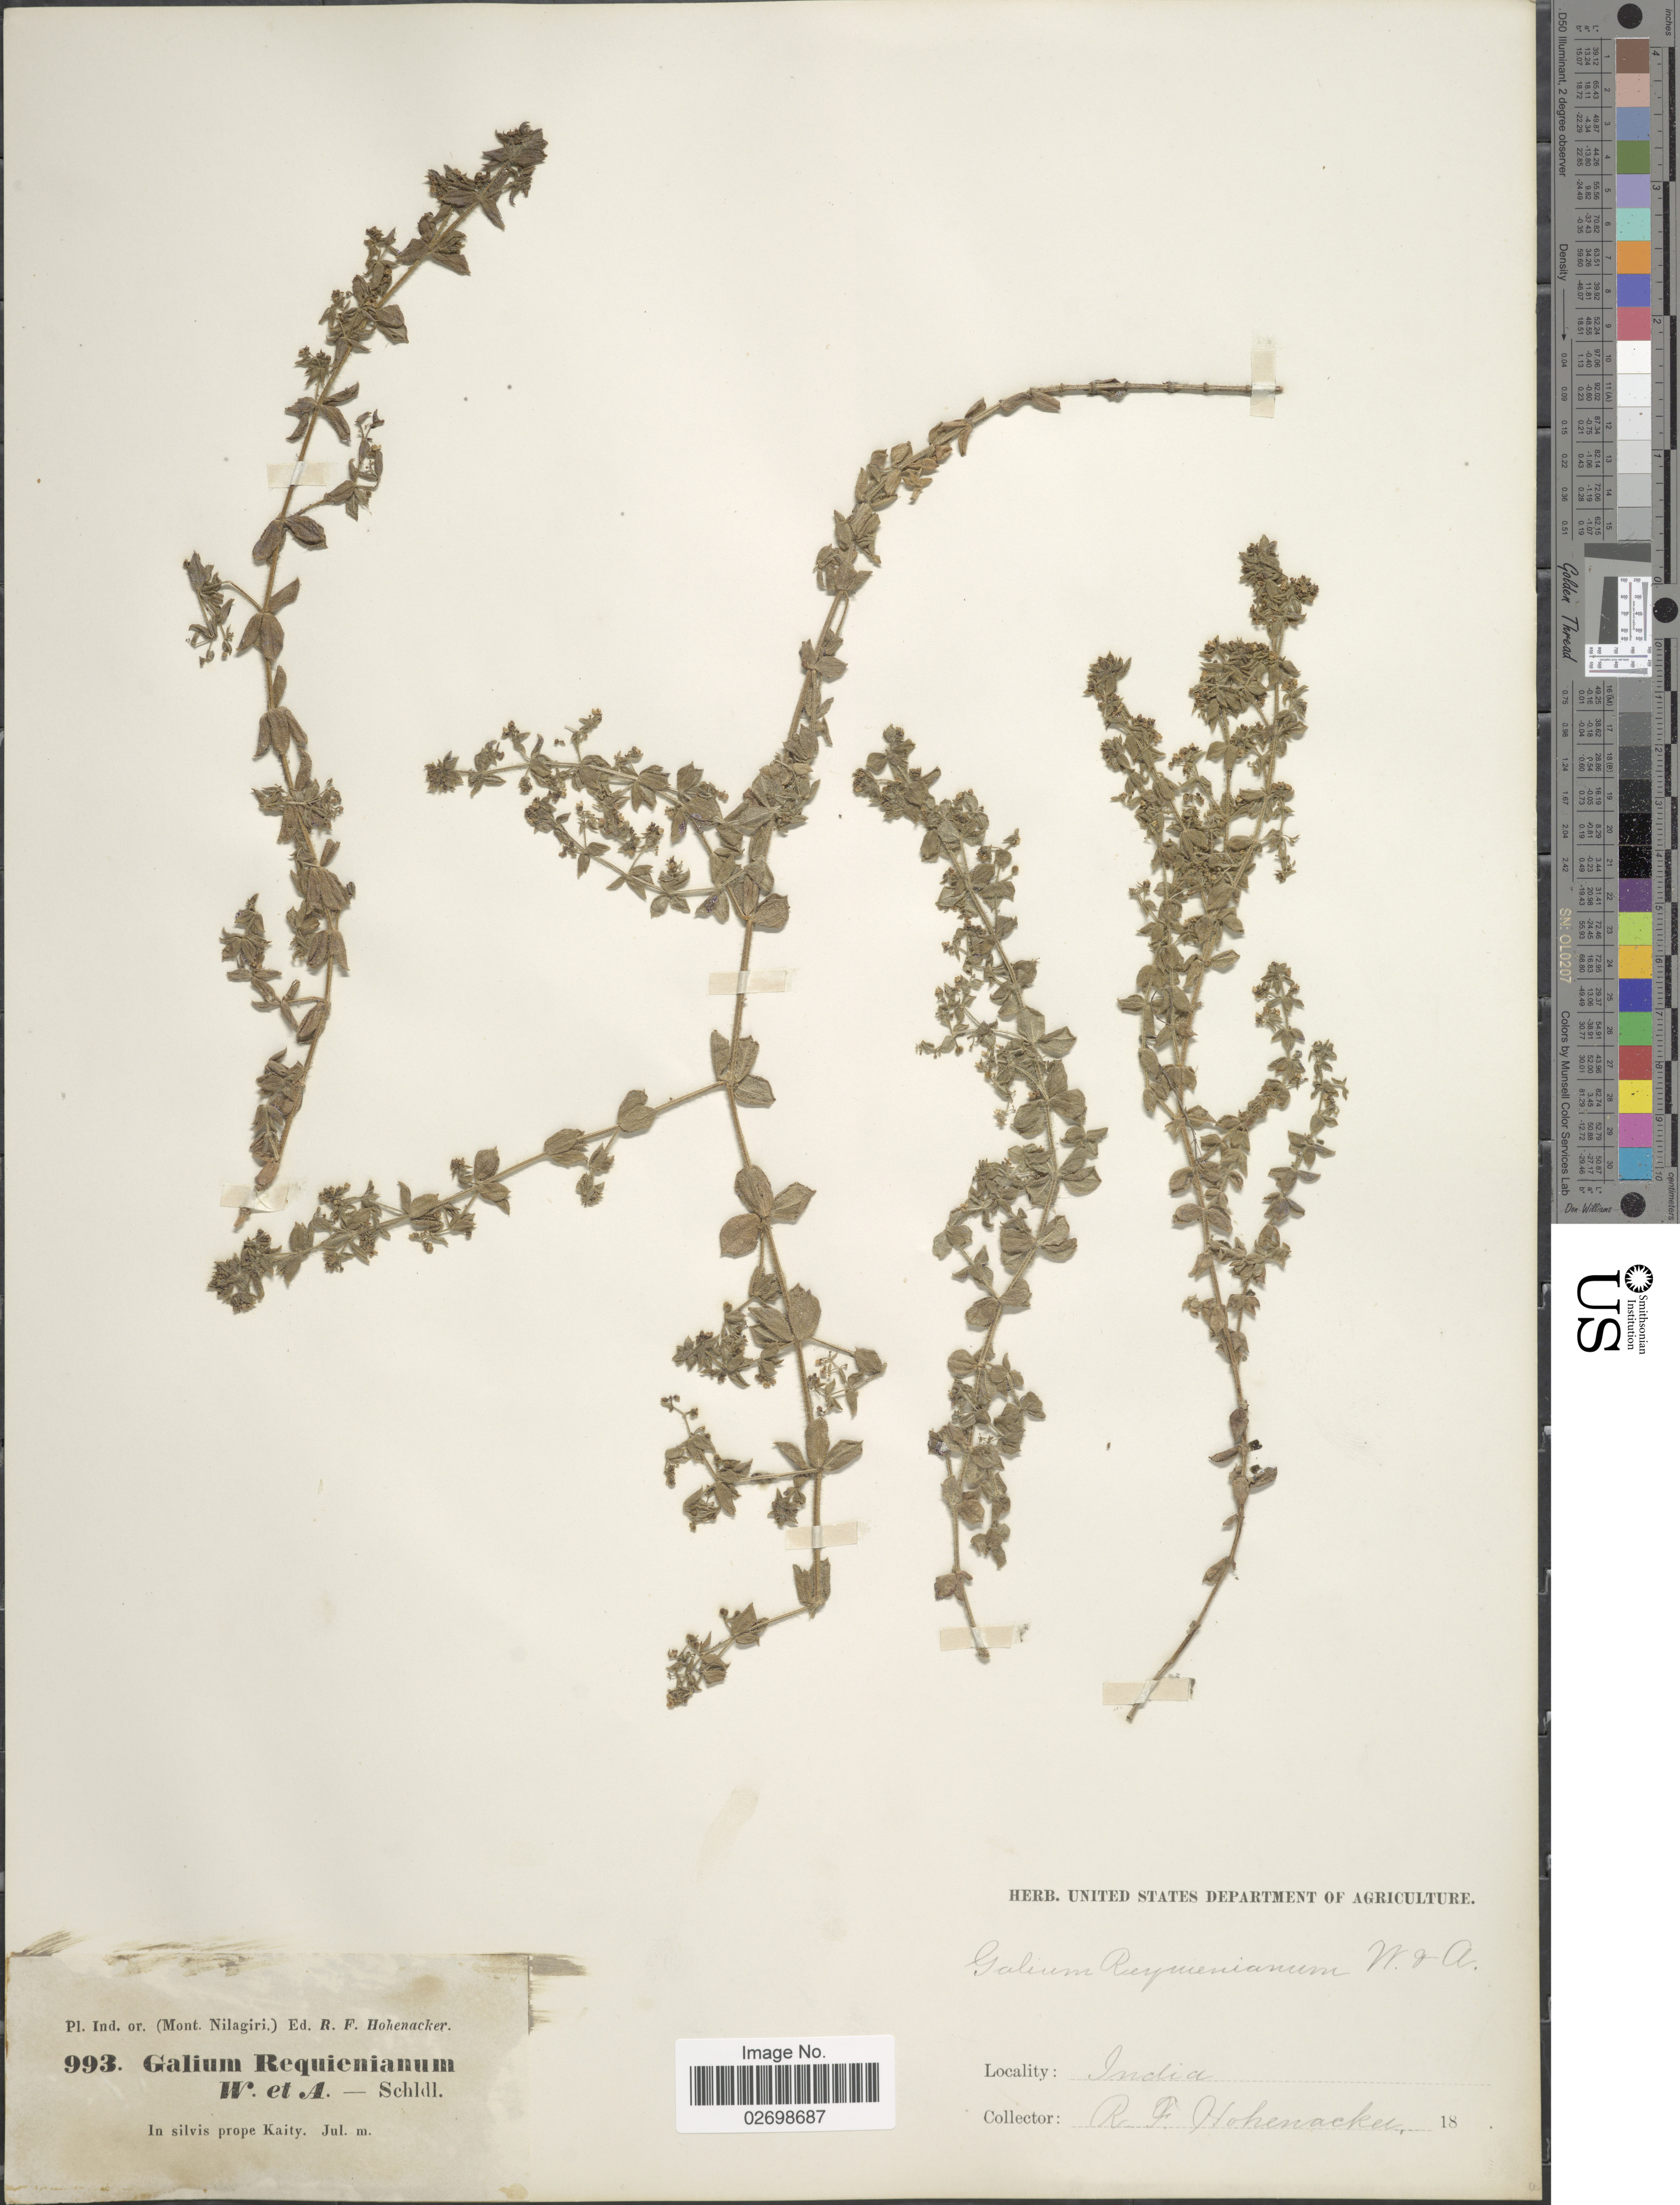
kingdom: Plantae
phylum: Tracheophyta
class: Magnoliopsida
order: Gentianales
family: Rubiaceae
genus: Galium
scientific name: Galium requienianum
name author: Wight & Arn.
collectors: R. F. Hohenacker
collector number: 993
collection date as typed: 18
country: India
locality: In silvis prope Kaity